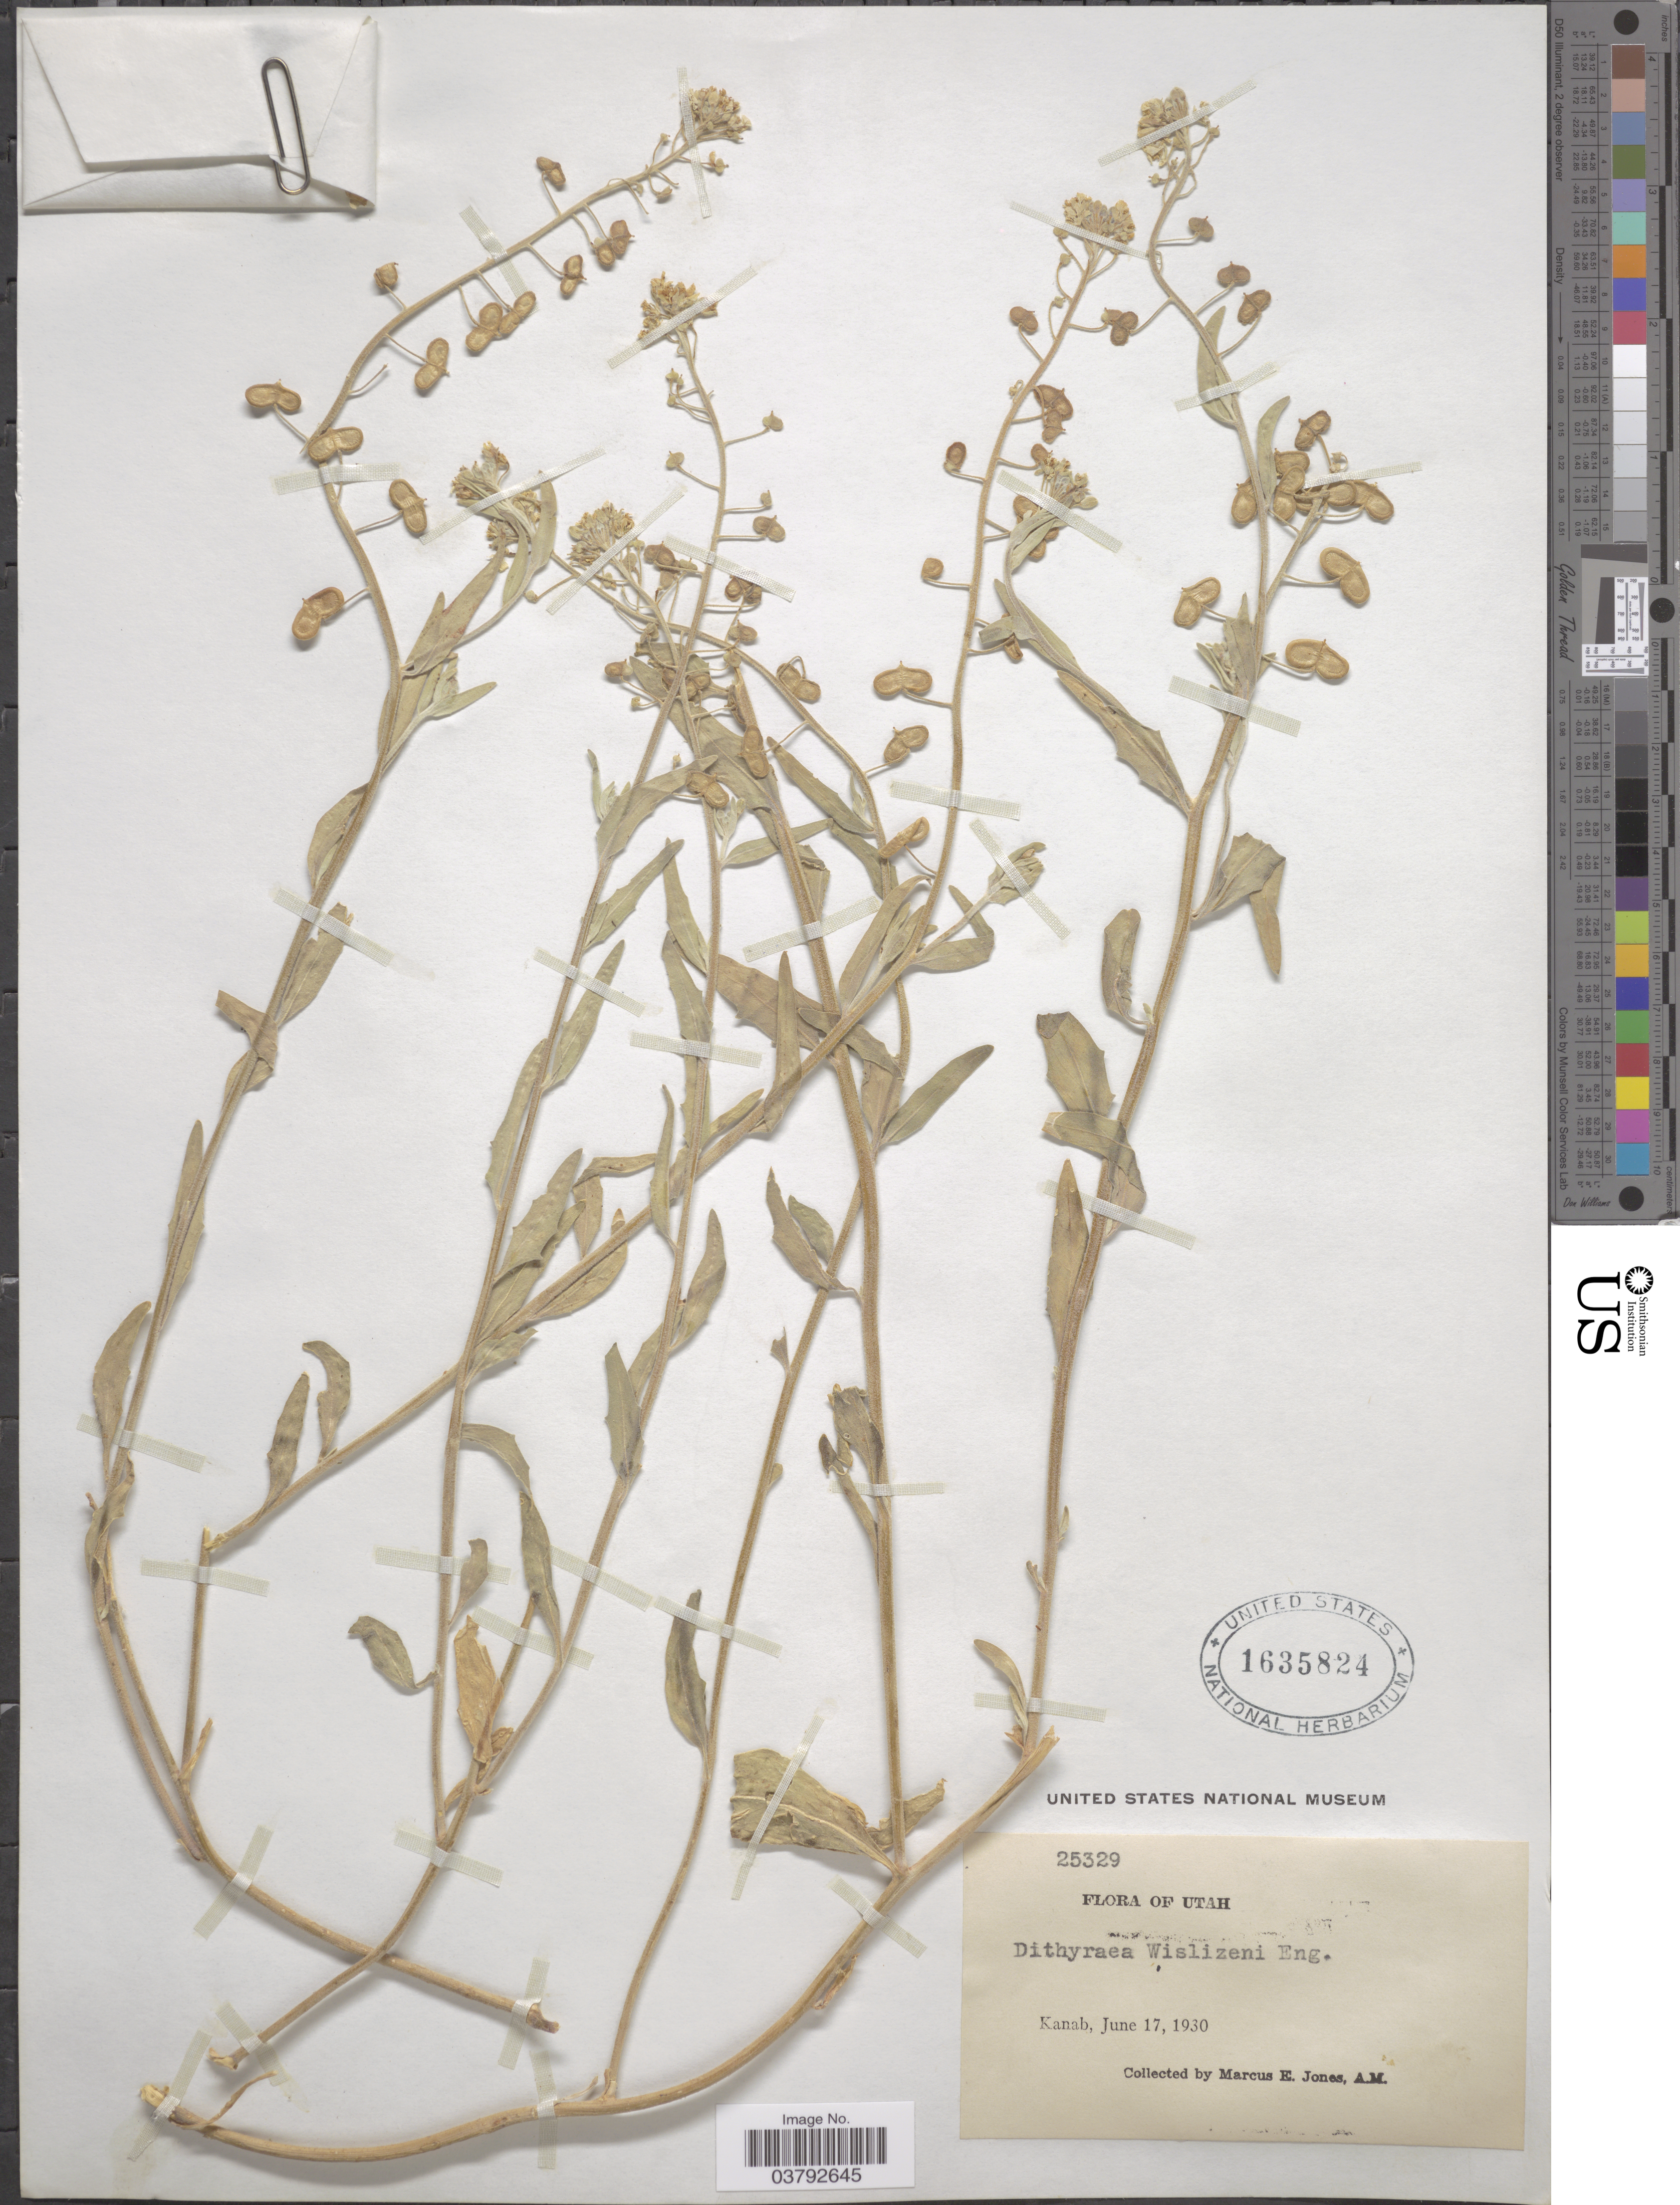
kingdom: Plantae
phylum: Tracheophyta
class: Magnoliopsida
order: Brassicales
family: Brassicaceae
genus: Dithyrea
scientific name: Dithyrea wislizeni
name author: Engelm.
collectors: M. E. Jones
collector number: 25329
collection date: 1930-06-17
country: United States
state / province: Utah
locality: Kanab.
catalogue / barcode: US 1635824